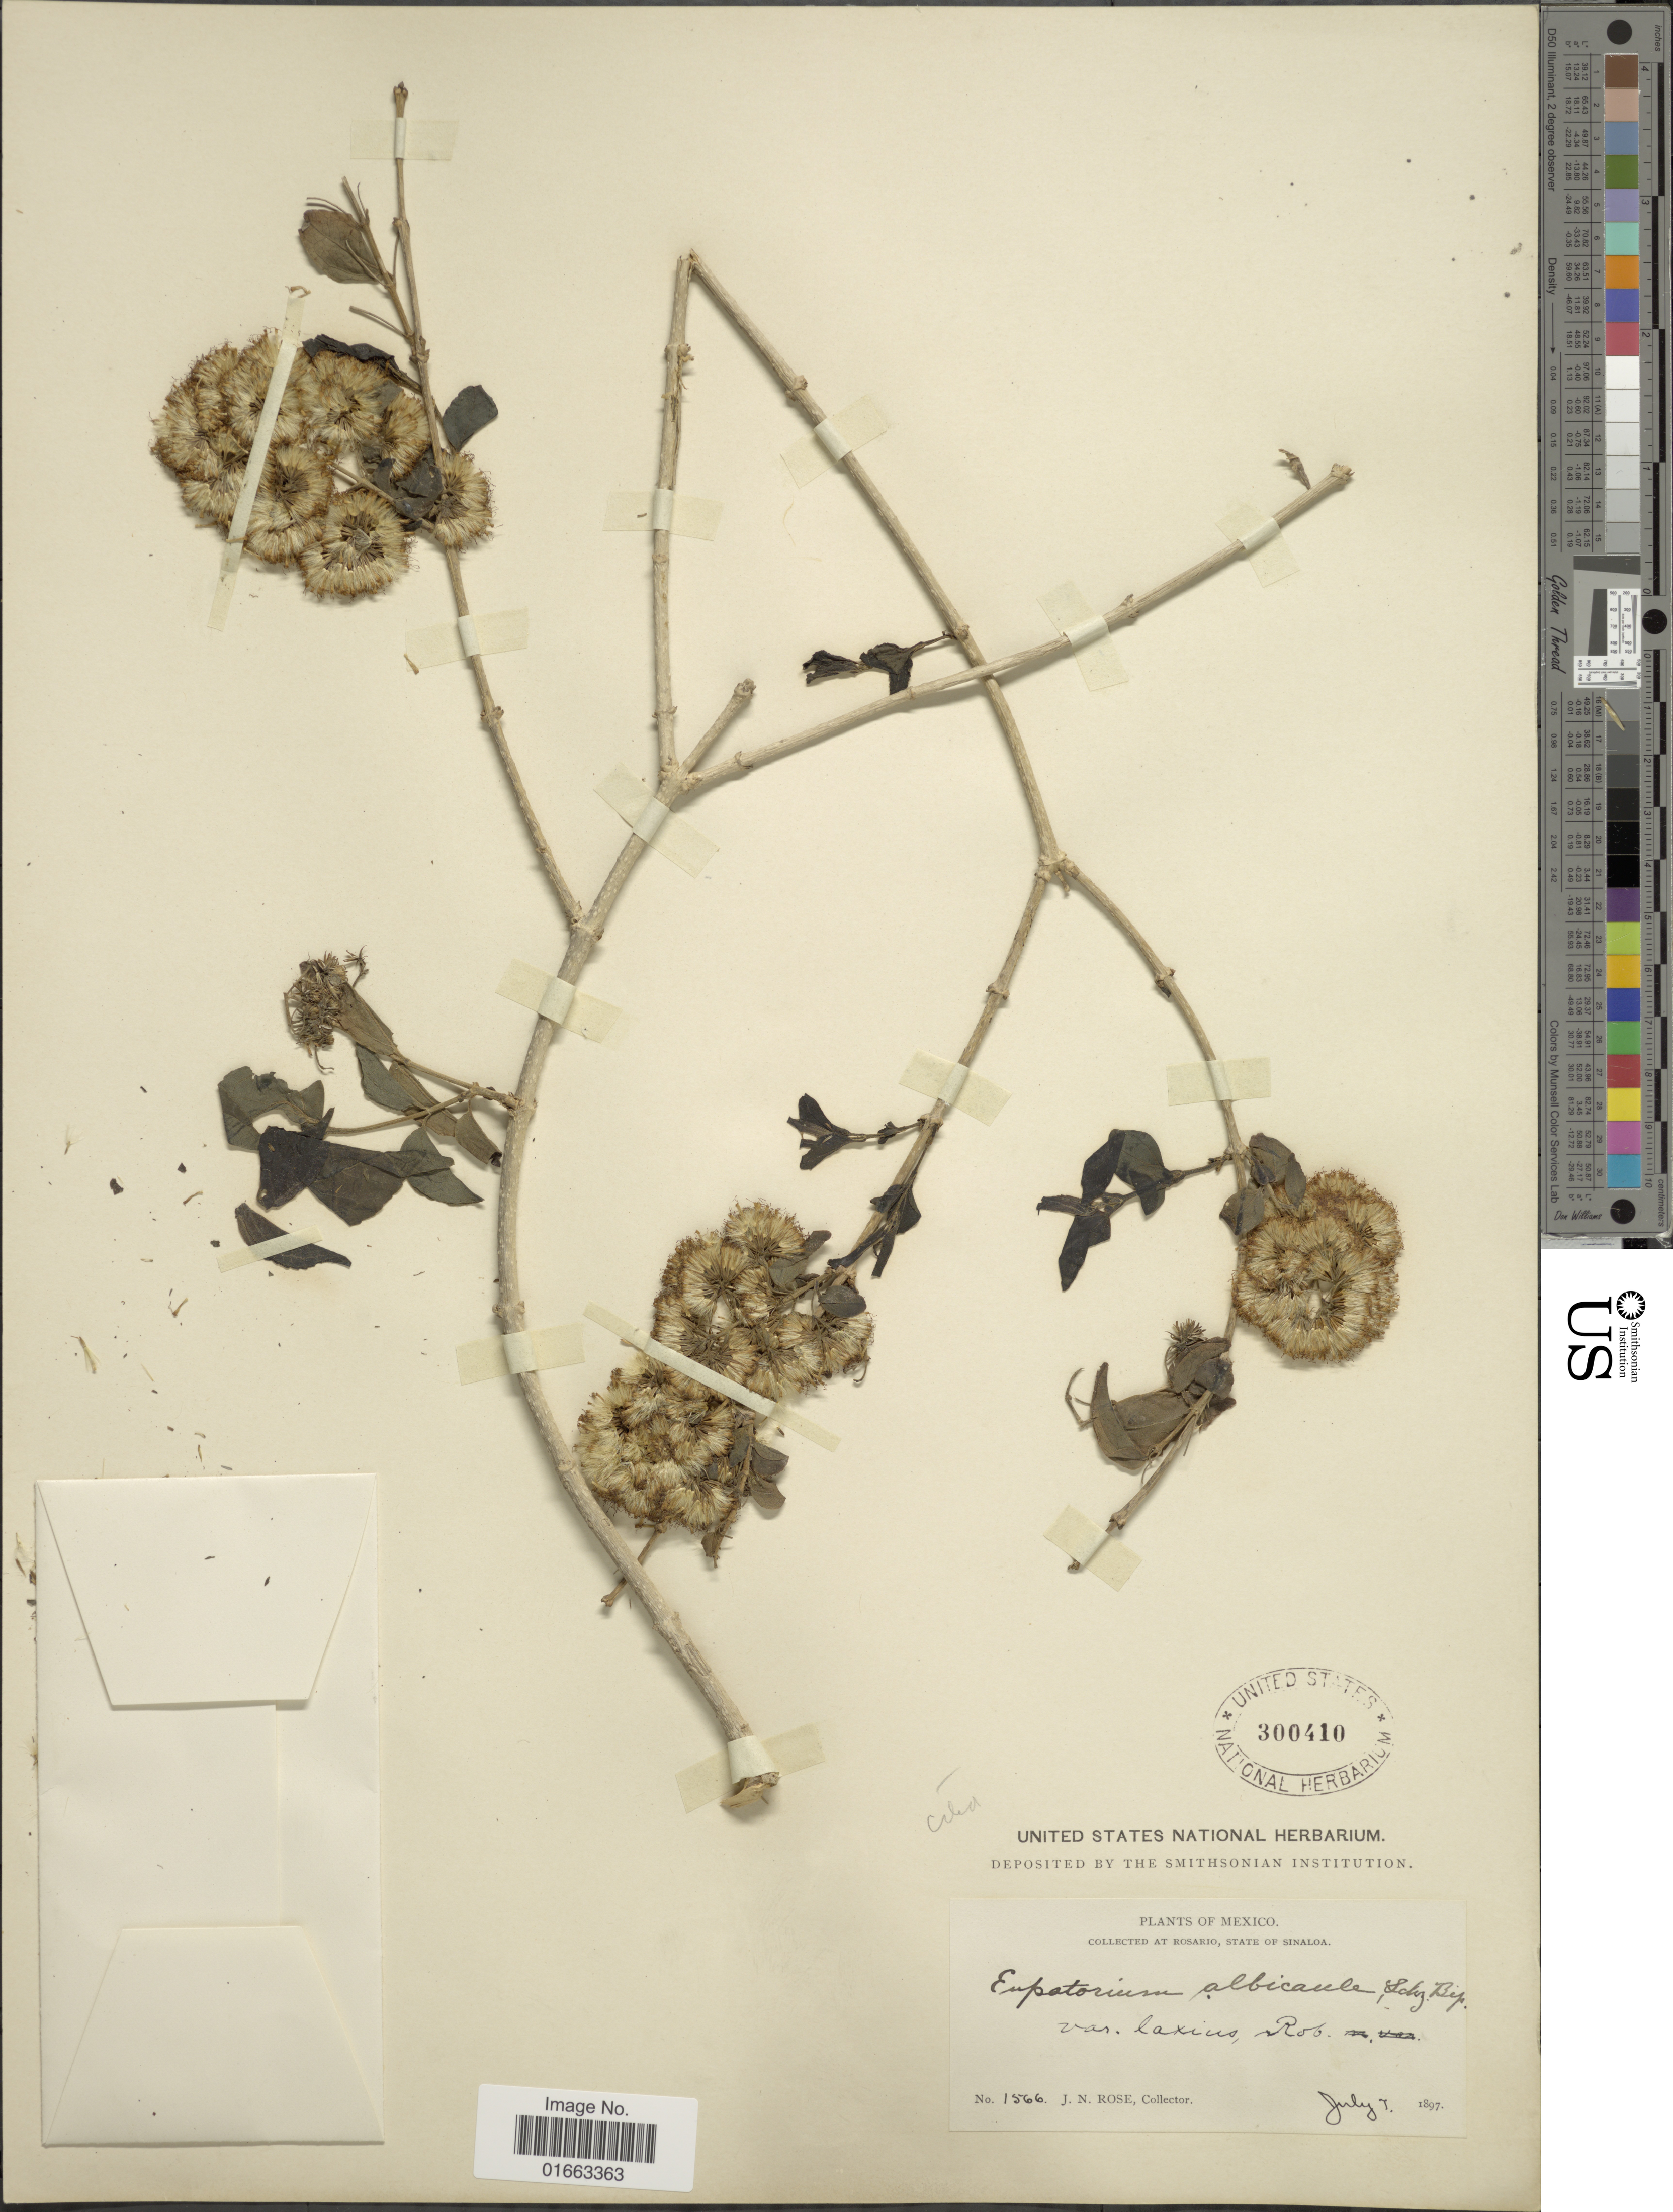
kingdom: Plantae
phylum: Tracheophyta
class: Magnoliopsida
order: Asterales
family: Asteraceae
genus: Koanophyllon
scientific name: Koanophyllon albicaule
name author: (Sch. Bip. ex Klatt) R.M. King & H. Rob.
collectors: J. N. Rose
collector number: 1566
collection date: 1897-07-07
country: Mexico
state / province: Sinaloa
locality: State of Rosario, var. laxius, Rob. [unsure placement]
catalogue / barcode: US 300410